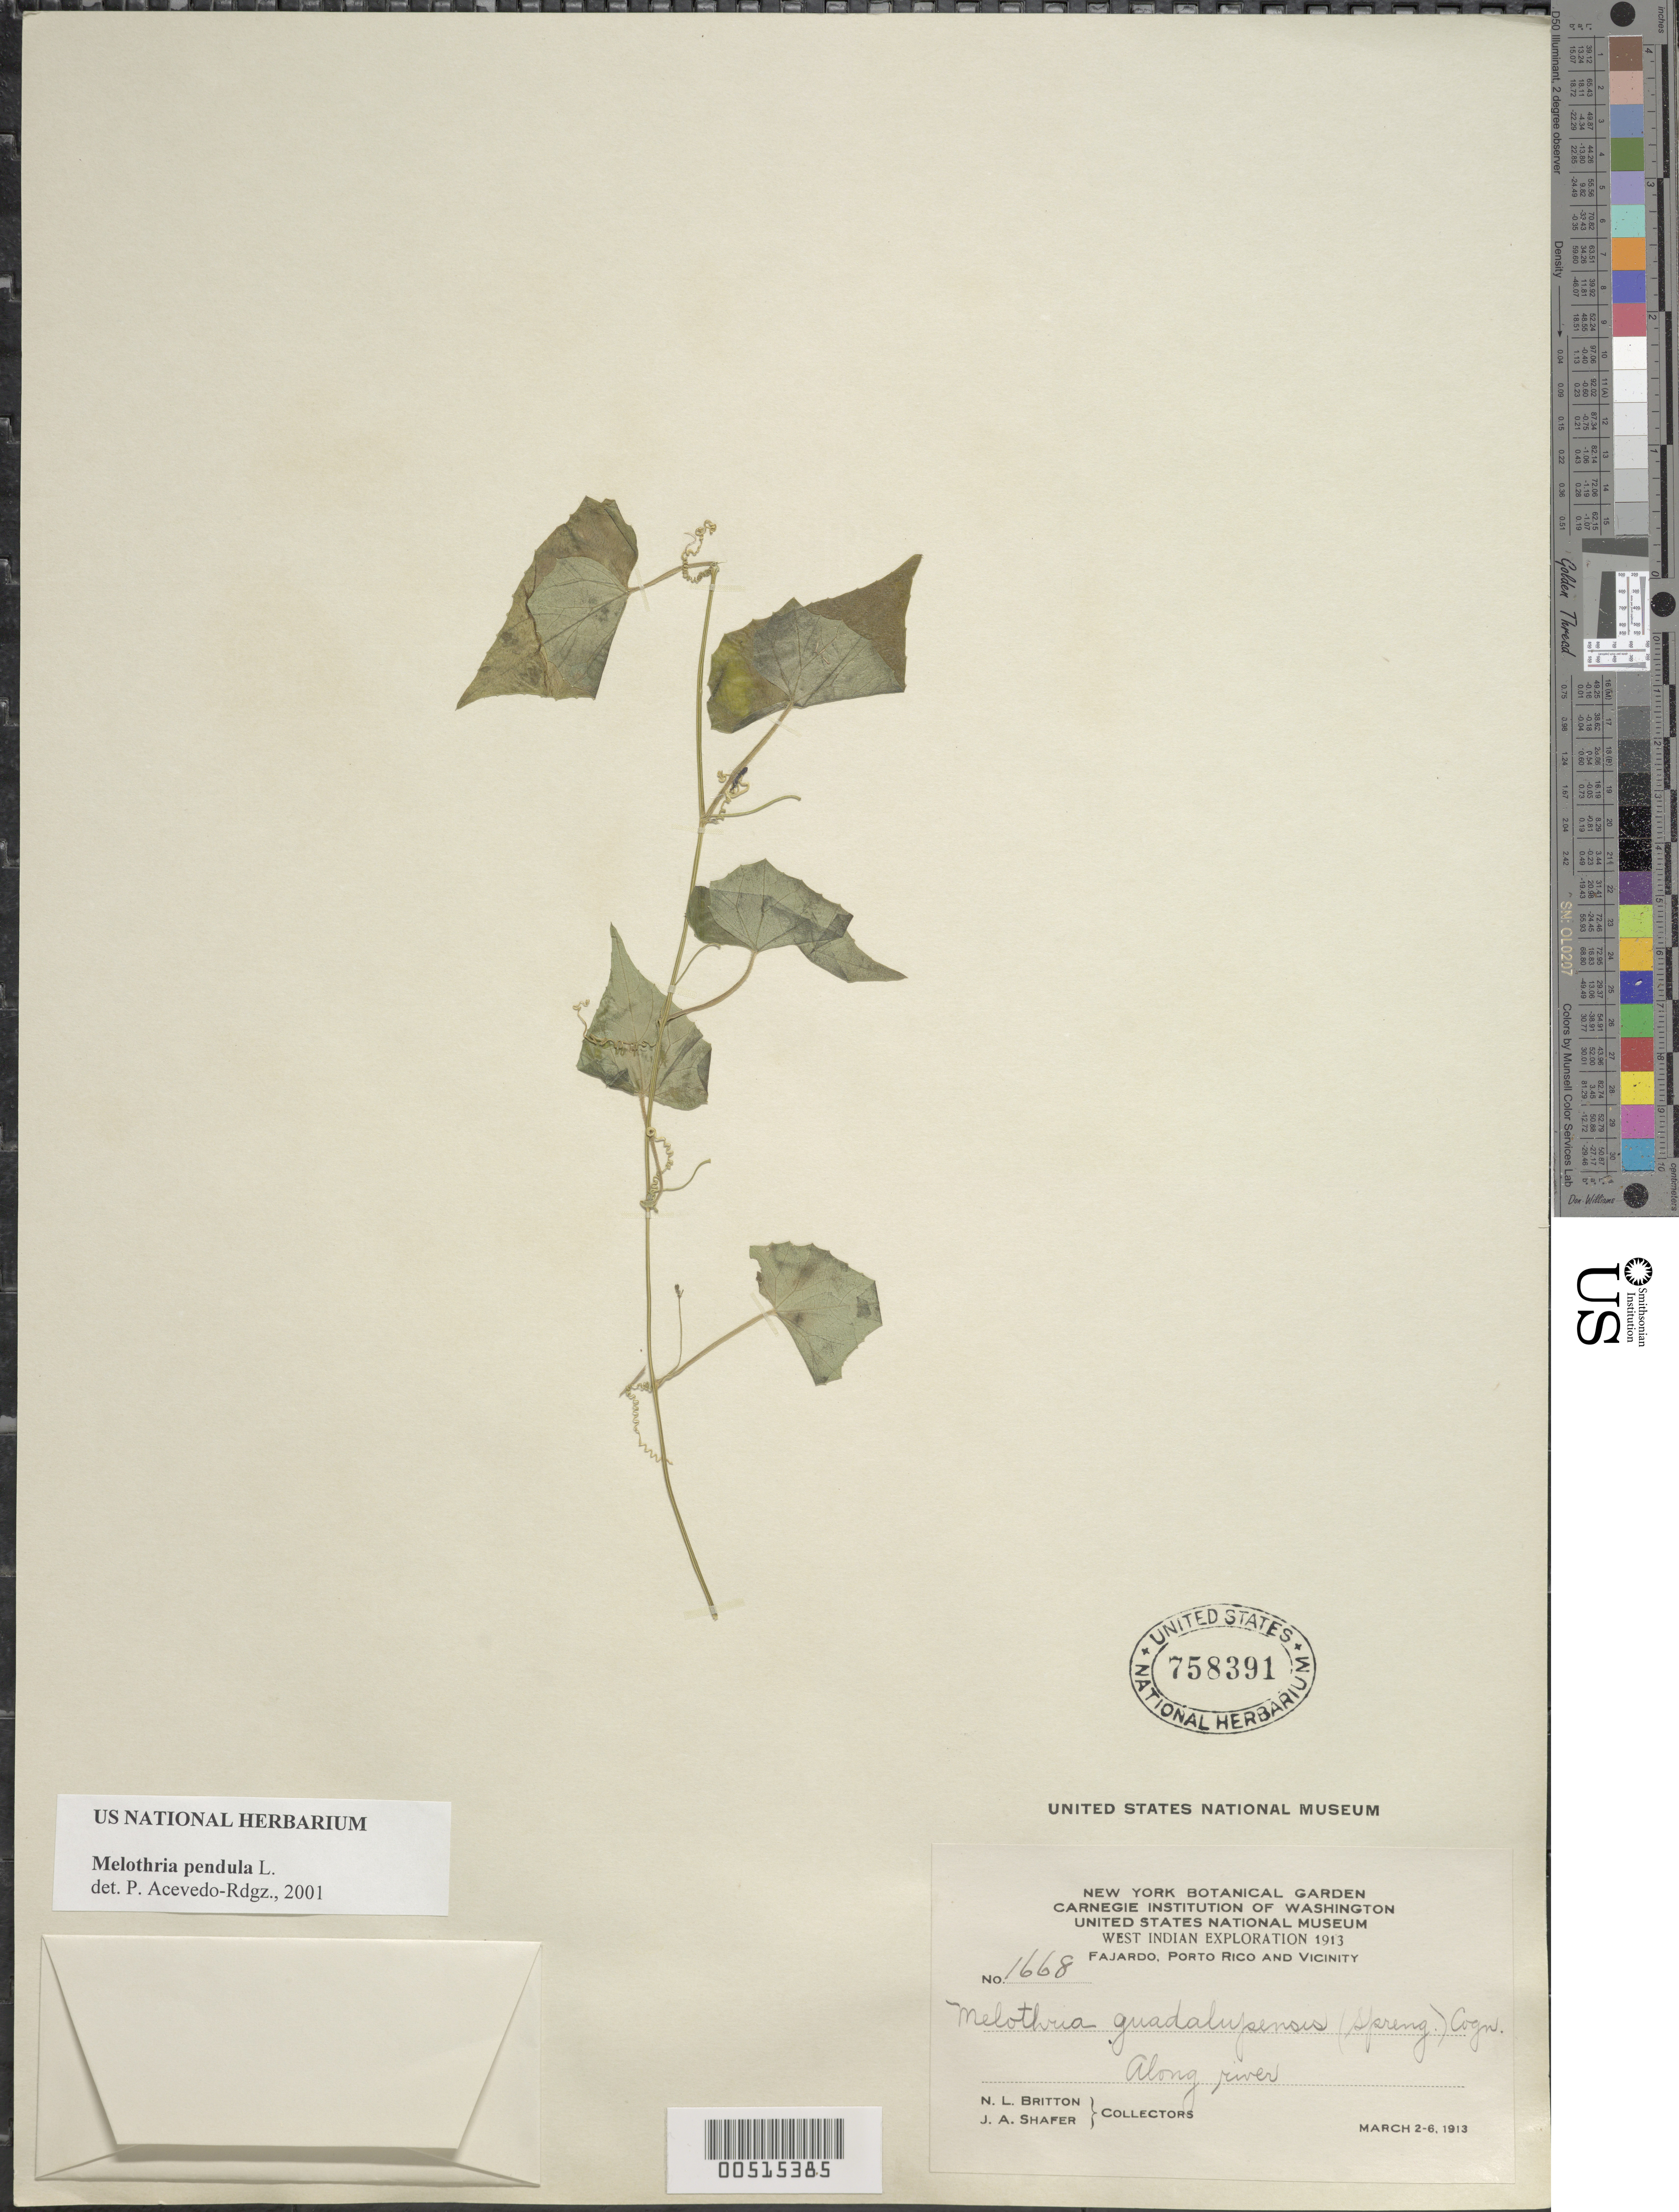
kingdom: Plantae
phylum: Tracheophyta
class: Magnoliopsida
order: Cucurbitales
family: Cucurbitaceae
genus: Melothria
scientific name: Melothria guadalupensis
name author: (Spreng.) Cogn.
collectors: N. Britton & J. A. Shafer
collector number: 1668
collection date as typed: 02 Mar 1913 to 06 Mar 1913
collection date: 1913-03-02/1913-03-06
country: Puerto Rico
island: Greater Antilles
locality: Fajardo. Along river.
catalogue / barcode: US 758391